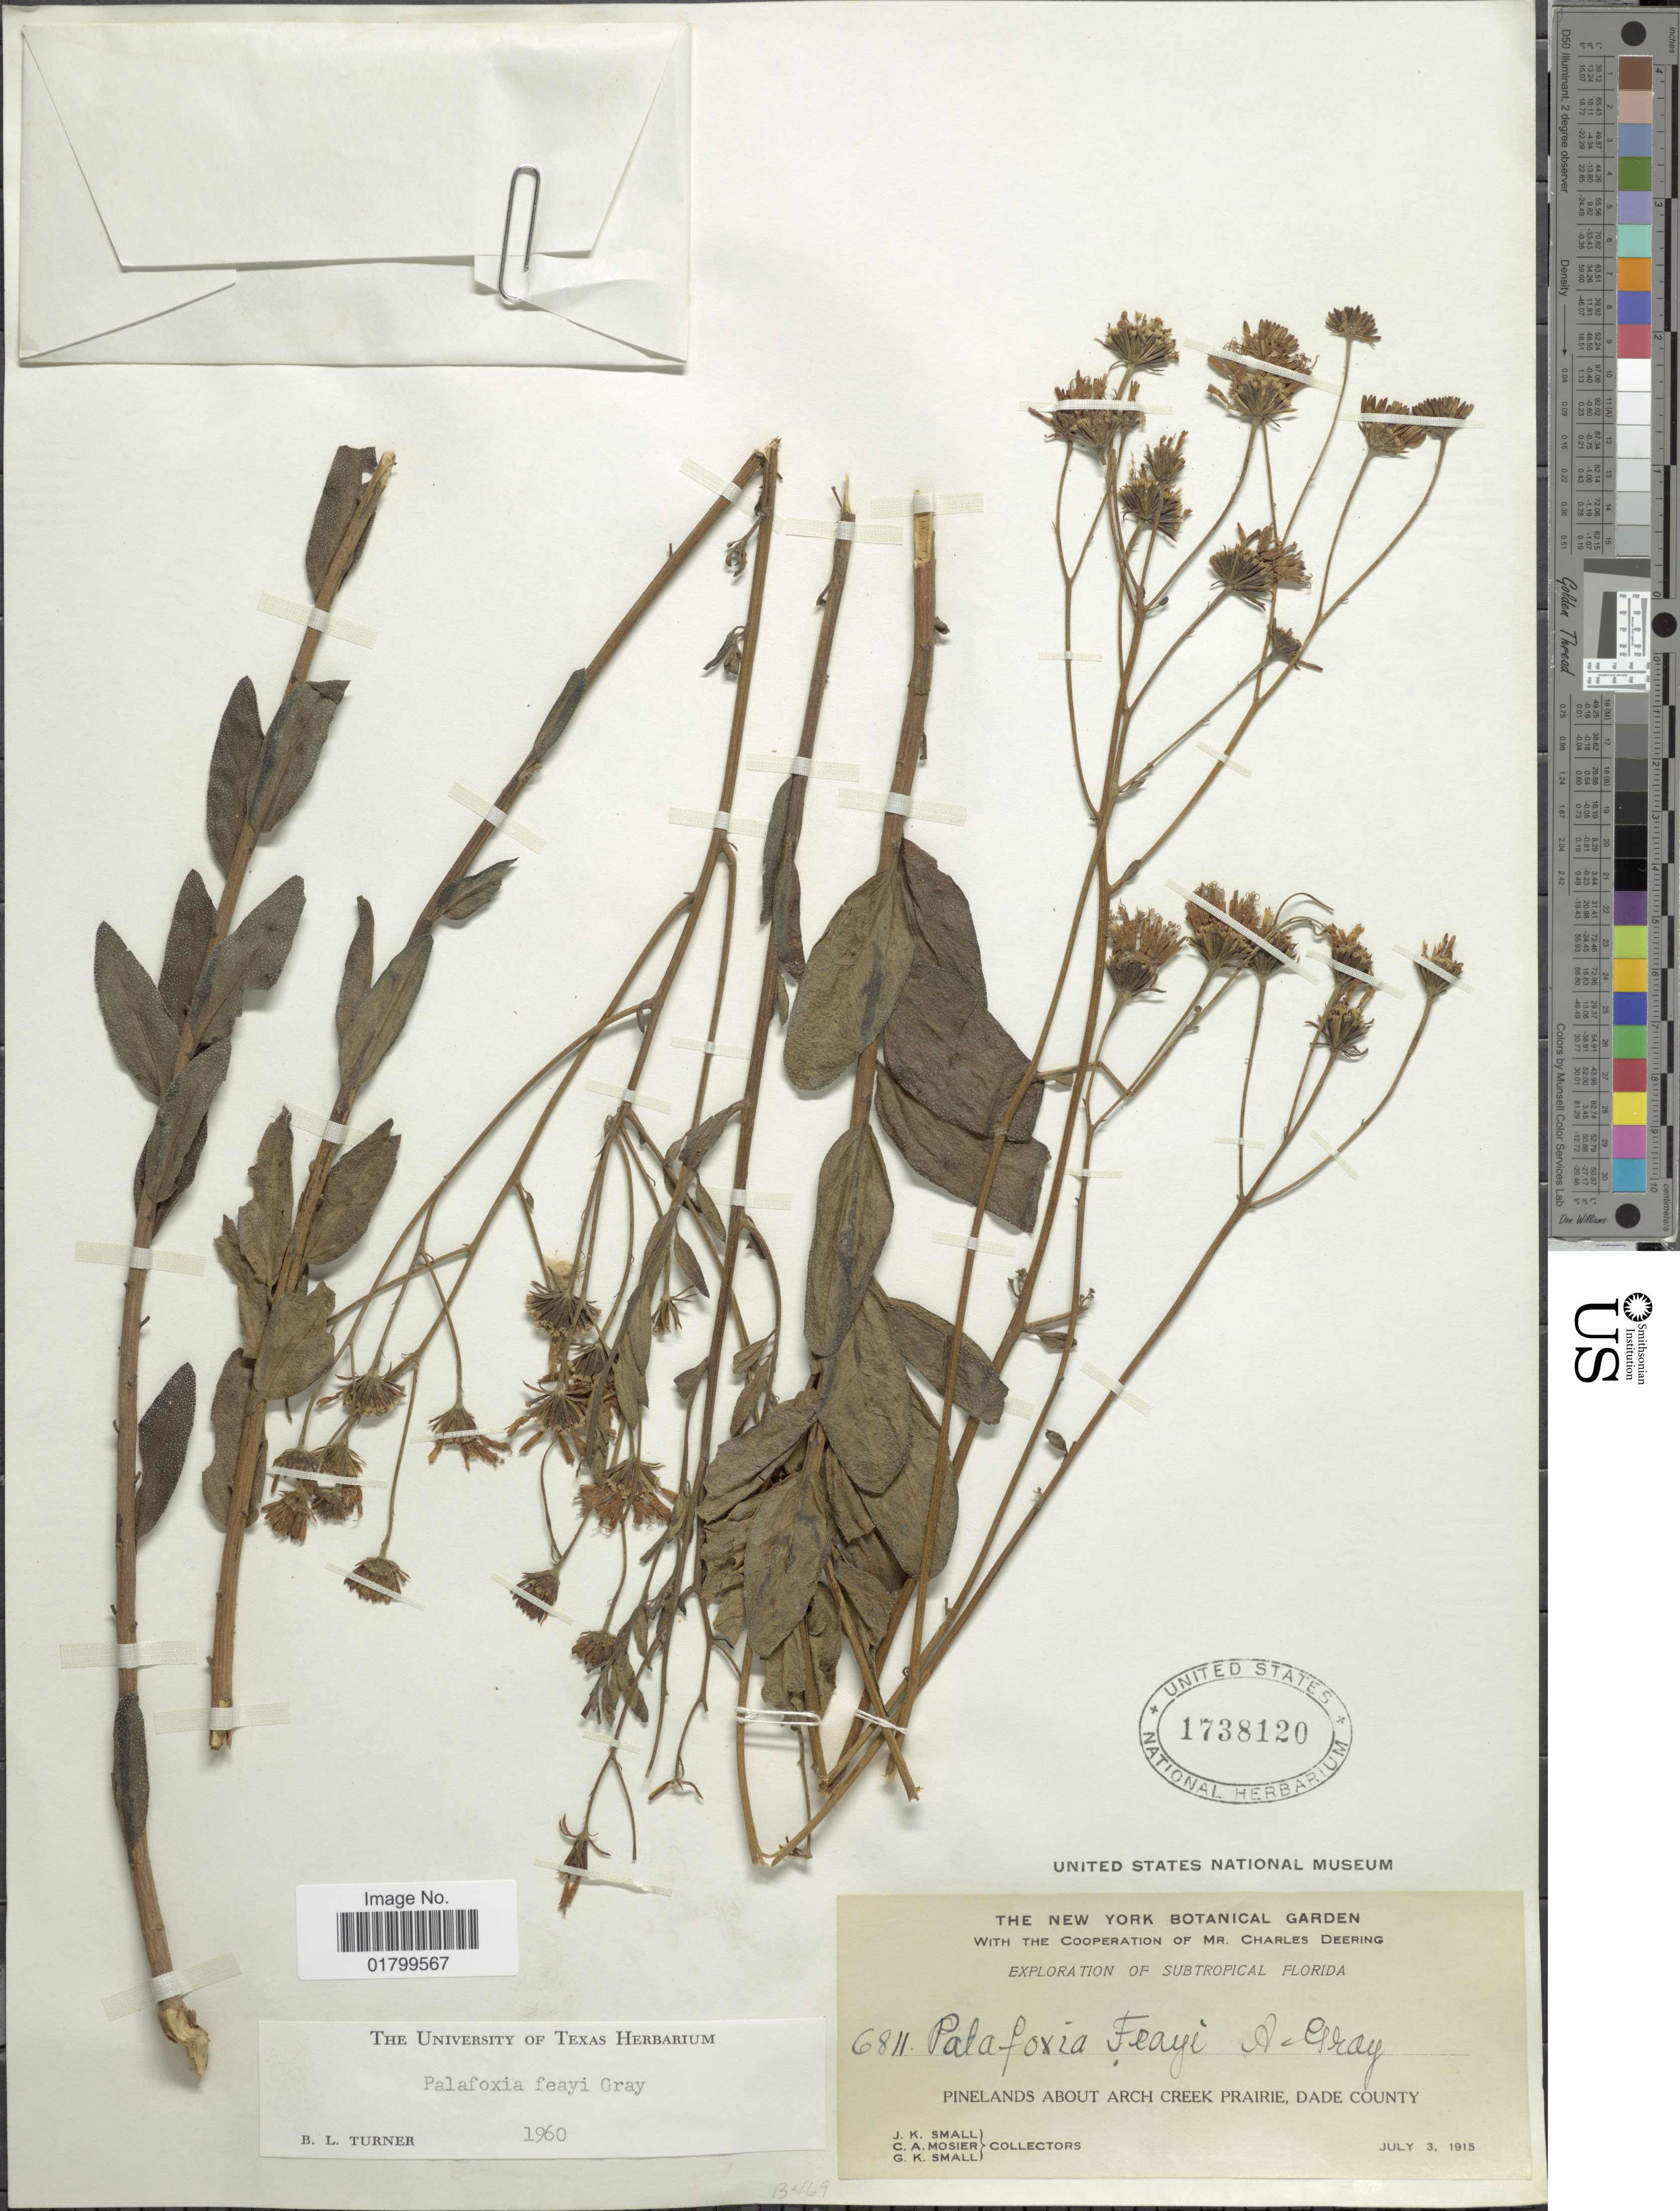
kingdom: Plantae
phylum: Tracheophyta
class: Magnoliopsida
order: Asterales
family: Asteraceae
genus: Palafoxia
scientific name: Palafoxia feayi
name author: A. Gray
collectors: J. K. Small, C. A. Mosier & G. K. Small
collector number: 6811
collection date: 1915-07-03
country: United States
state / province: Florida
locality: Subtropical Florida, Pinelands about Arch Creeek Prairie, Dade County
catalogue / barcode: US 1738120